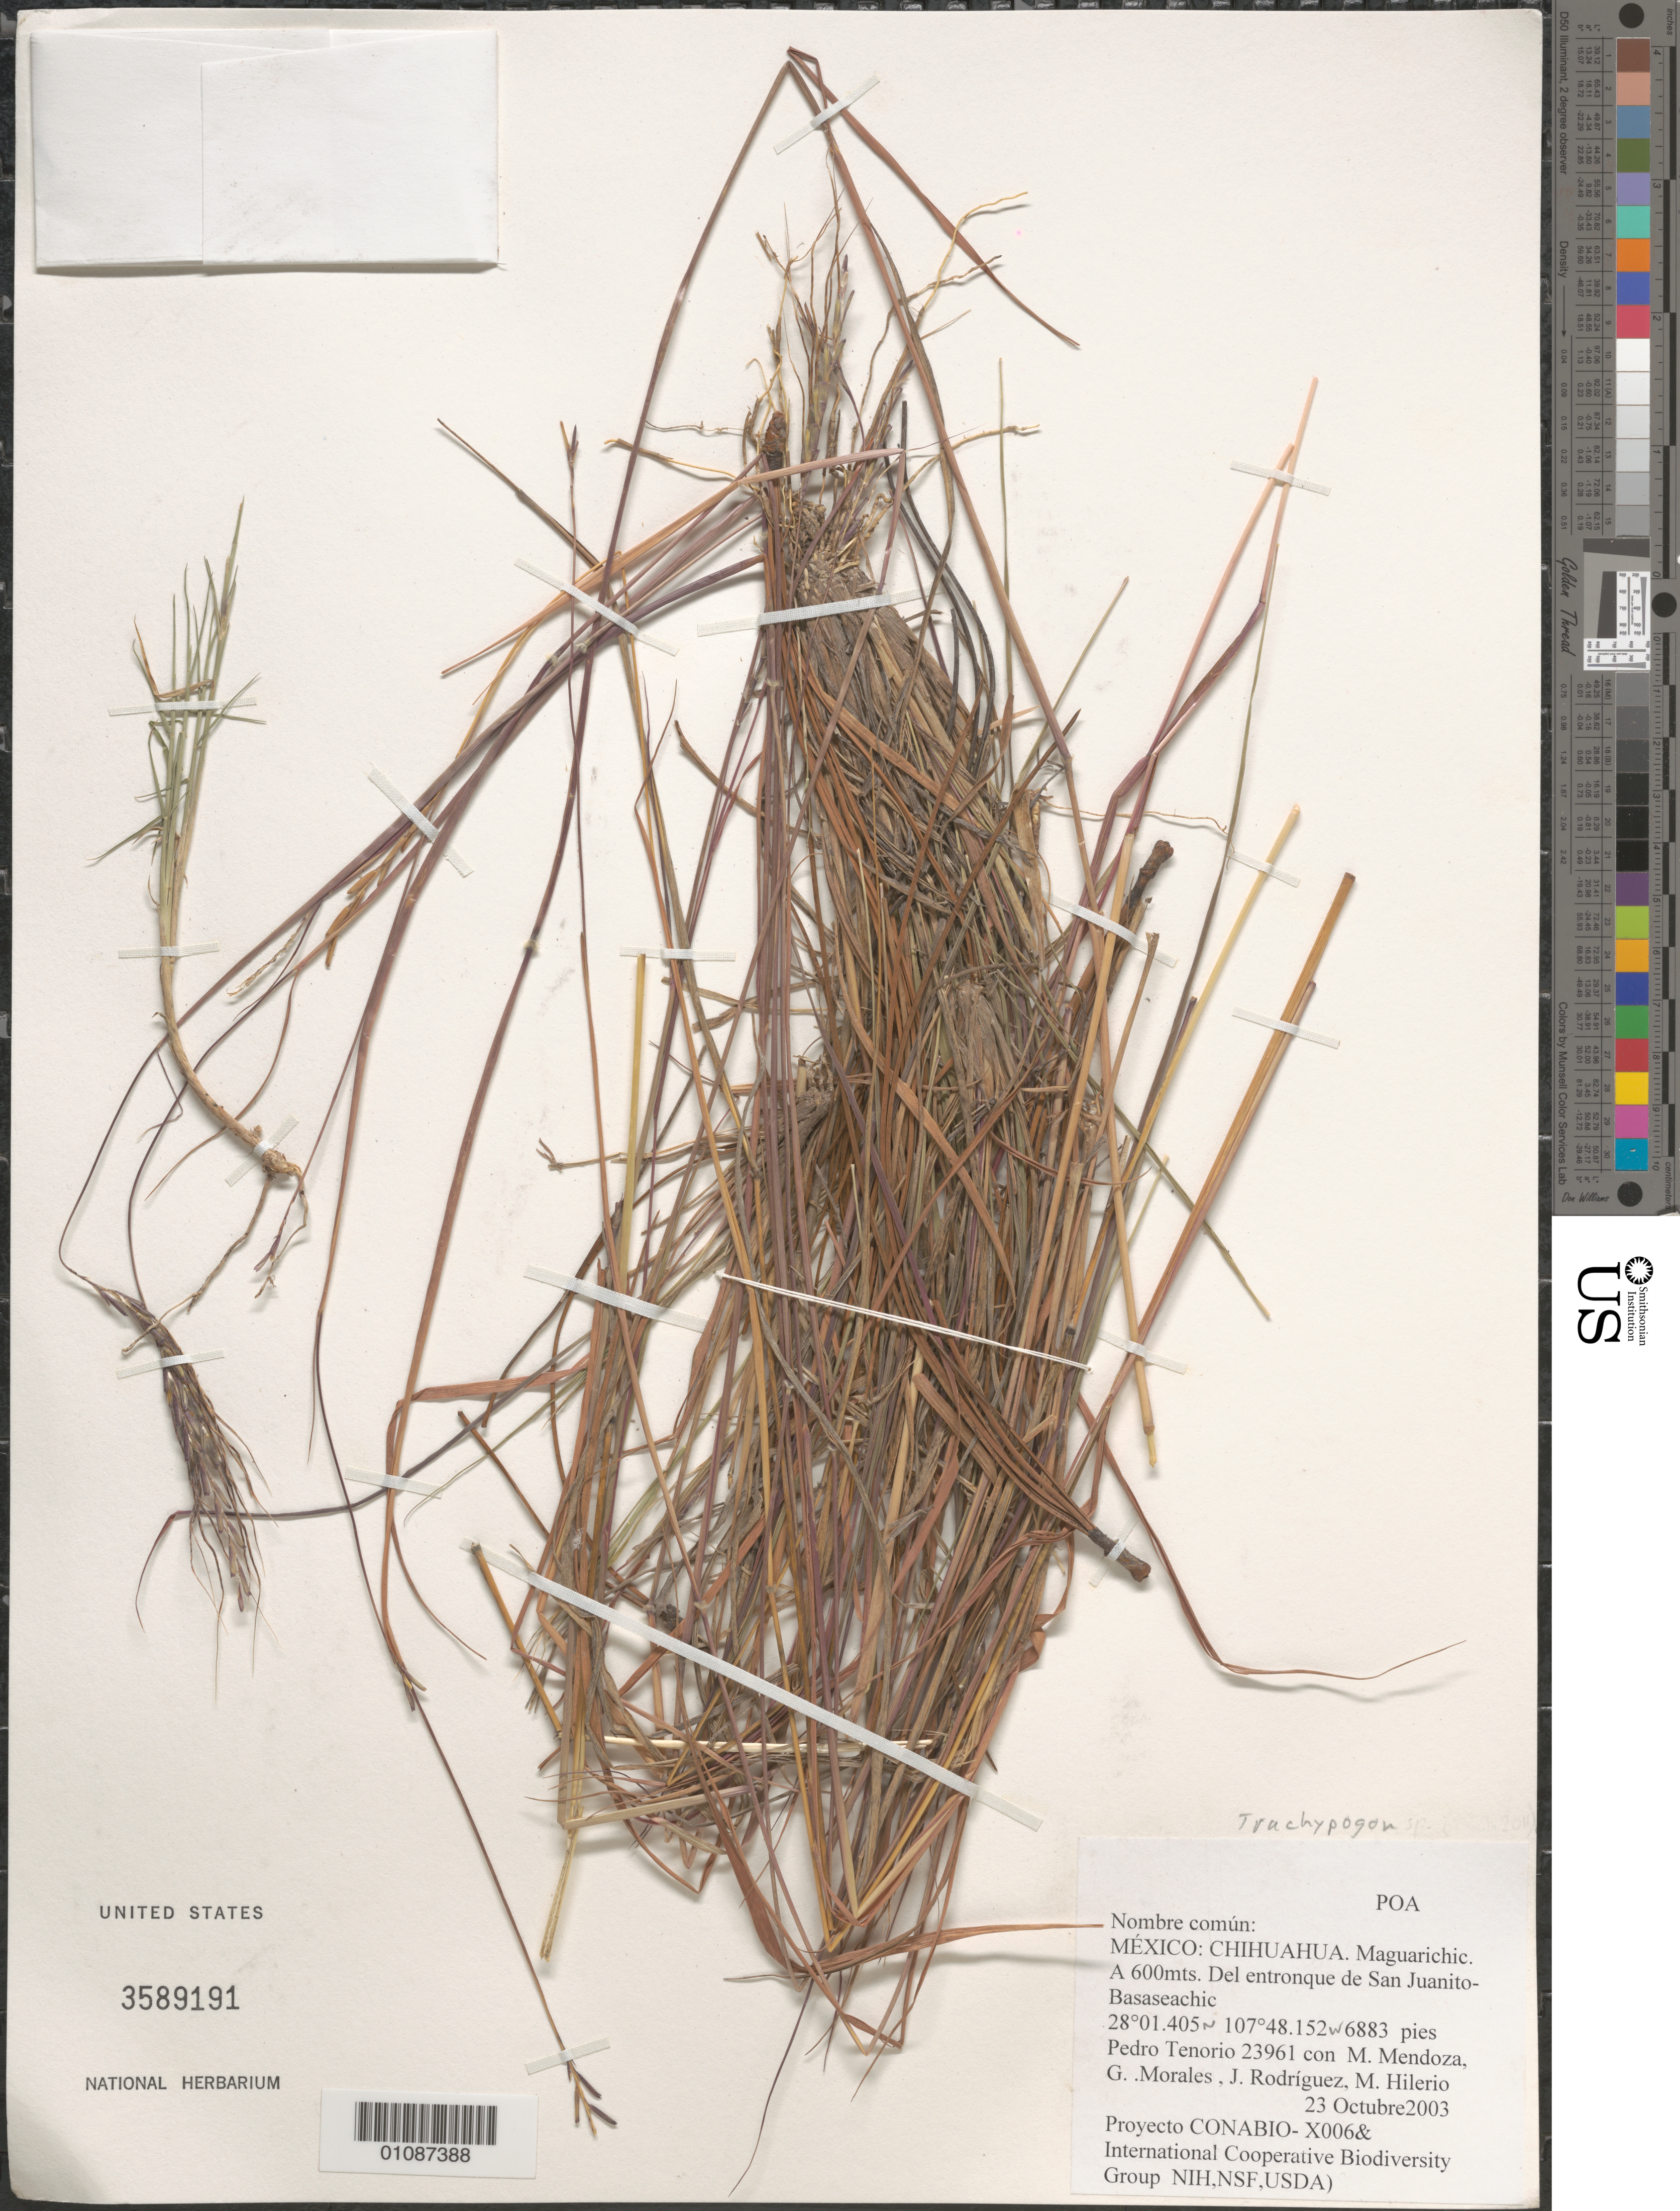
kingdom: Plantae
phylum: Tracheophyta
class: Liliopsida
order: Poales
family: Poaceae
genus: Trachypogon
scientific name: Trachypogon sp.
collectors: P. Tenorio L., M. Mendoza Garcia, G. Morales, J. Rodríguez & M. Hilerio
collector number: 23961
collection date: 2003-10-23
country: Mexico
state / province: Chihuahua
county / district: Maguarichi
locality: A 600 mts. del entronque de San Juanity-Basaseachic.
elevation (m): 2098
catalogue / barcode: US 3589191